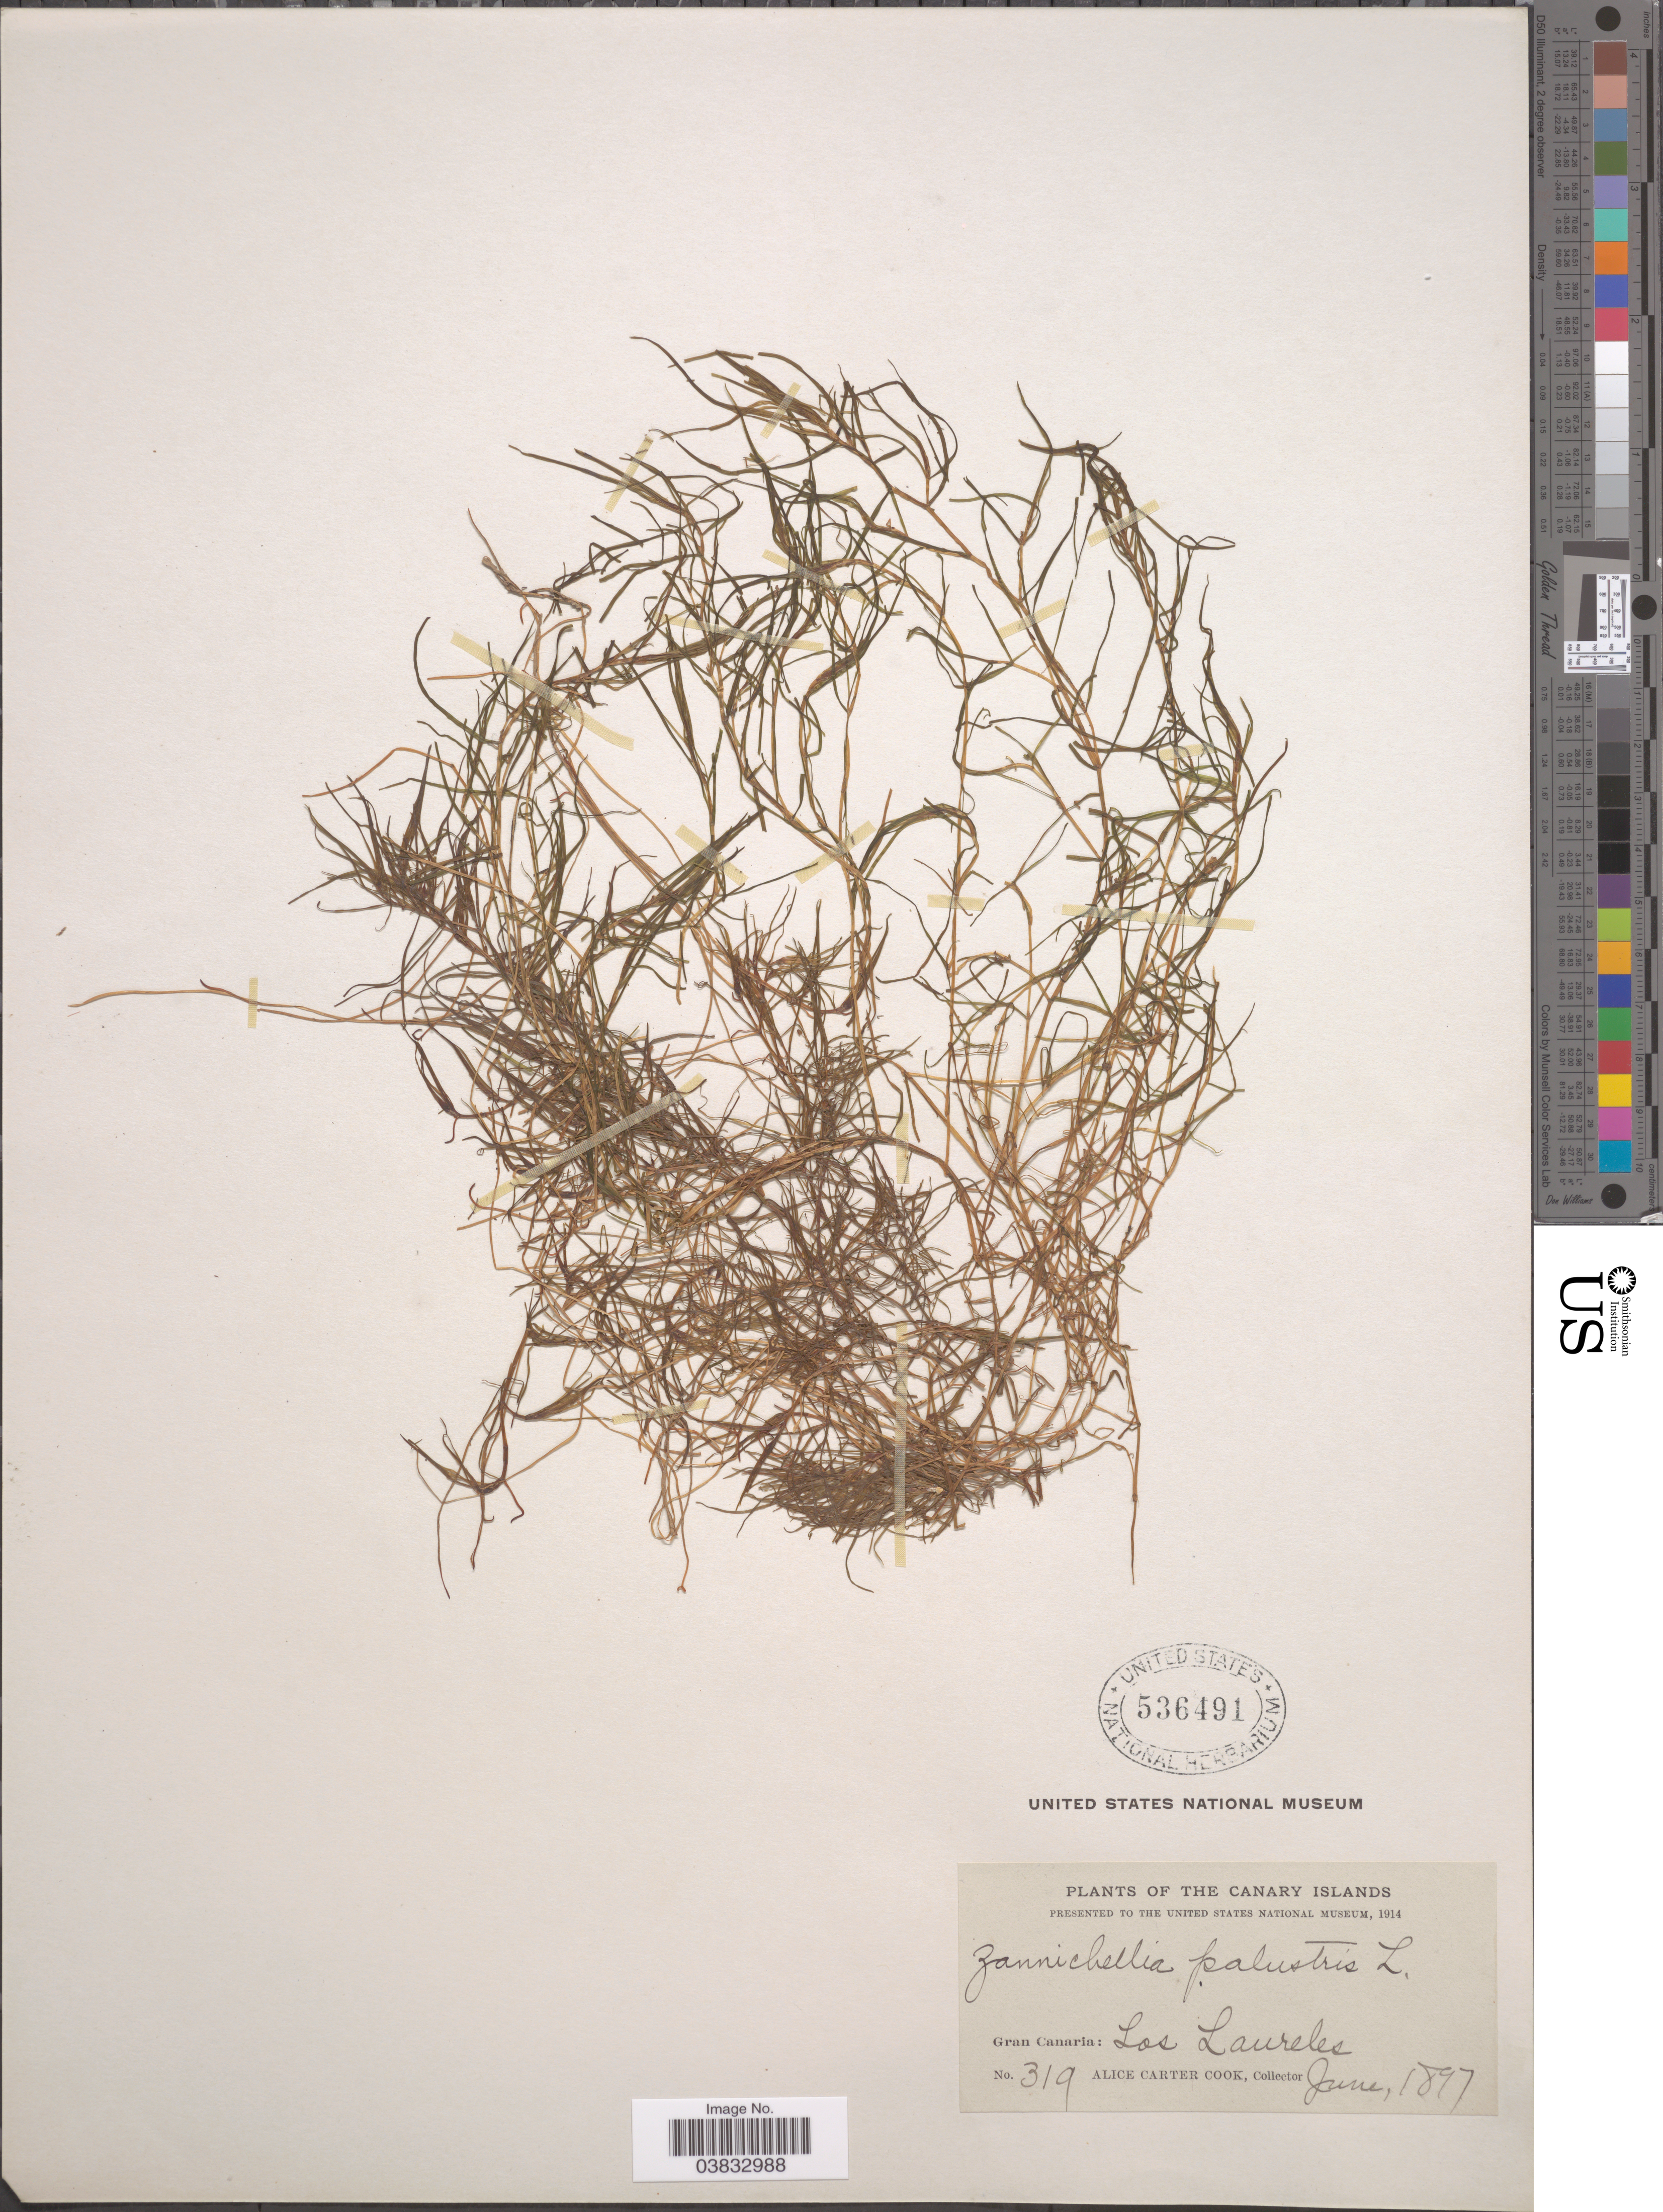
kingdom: Plantae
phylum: Tracheophyta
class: Liliopsida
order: Alismatales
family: Potamogetonaceae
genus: Zannichellia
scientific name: Zannichellia palustris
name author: L.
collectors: Alice C. Cook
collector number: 319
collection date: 1897-06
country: Spain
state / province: Canarias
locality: Canary Islands. Gran Canaria: Los Laureles.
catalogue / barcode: US 536491